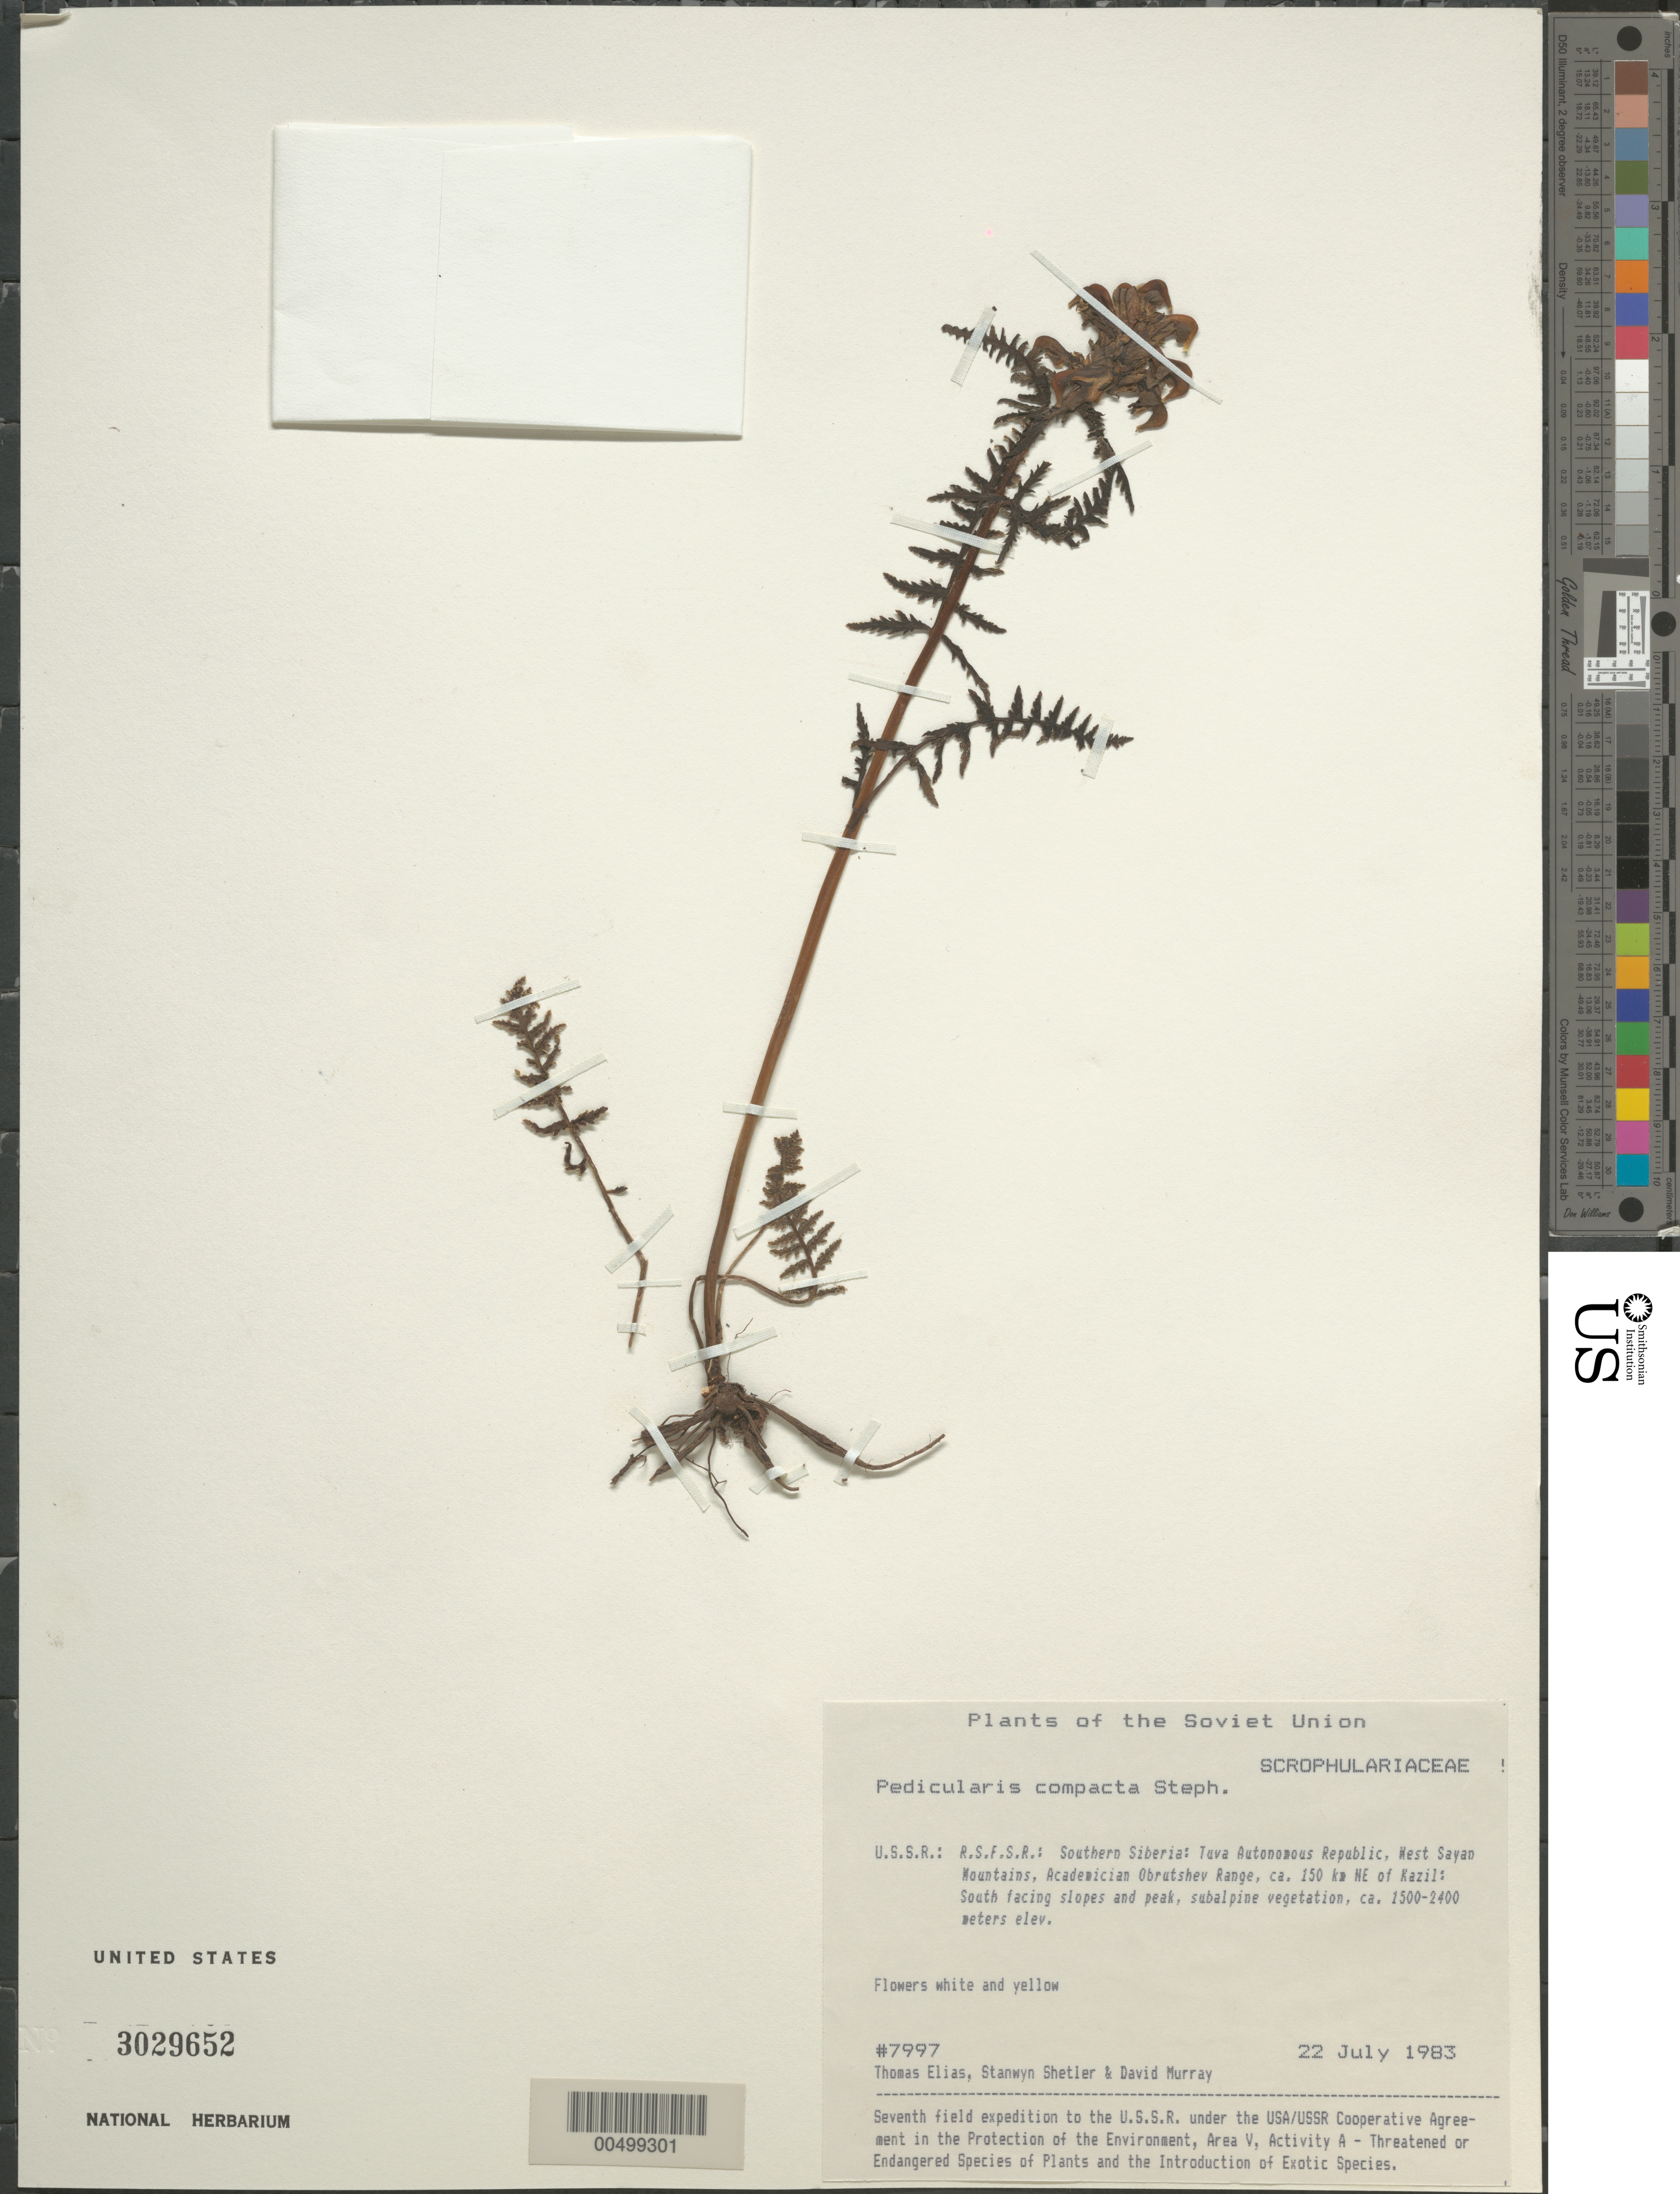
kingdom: Plantae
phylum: Tracheophyta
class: Magnoliopsida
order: Lamiales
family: Orobanchaceae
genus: Pedicularis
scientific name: Pedicularis compacta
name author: Steph.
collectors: T. Elias, S. Shetler & D. F. Murray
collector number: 7997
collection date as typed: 22 Jul 1983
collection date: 1983-07-22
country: Russian Federation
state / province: Tuva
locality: West Sayan Mountains, Academician Obrutshev Range, ca. 150 km NE of Kazil [Kyzyl]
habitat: south-facing slopes and peak, subalpine vegetation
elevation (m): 1500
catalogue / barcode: US 3029652